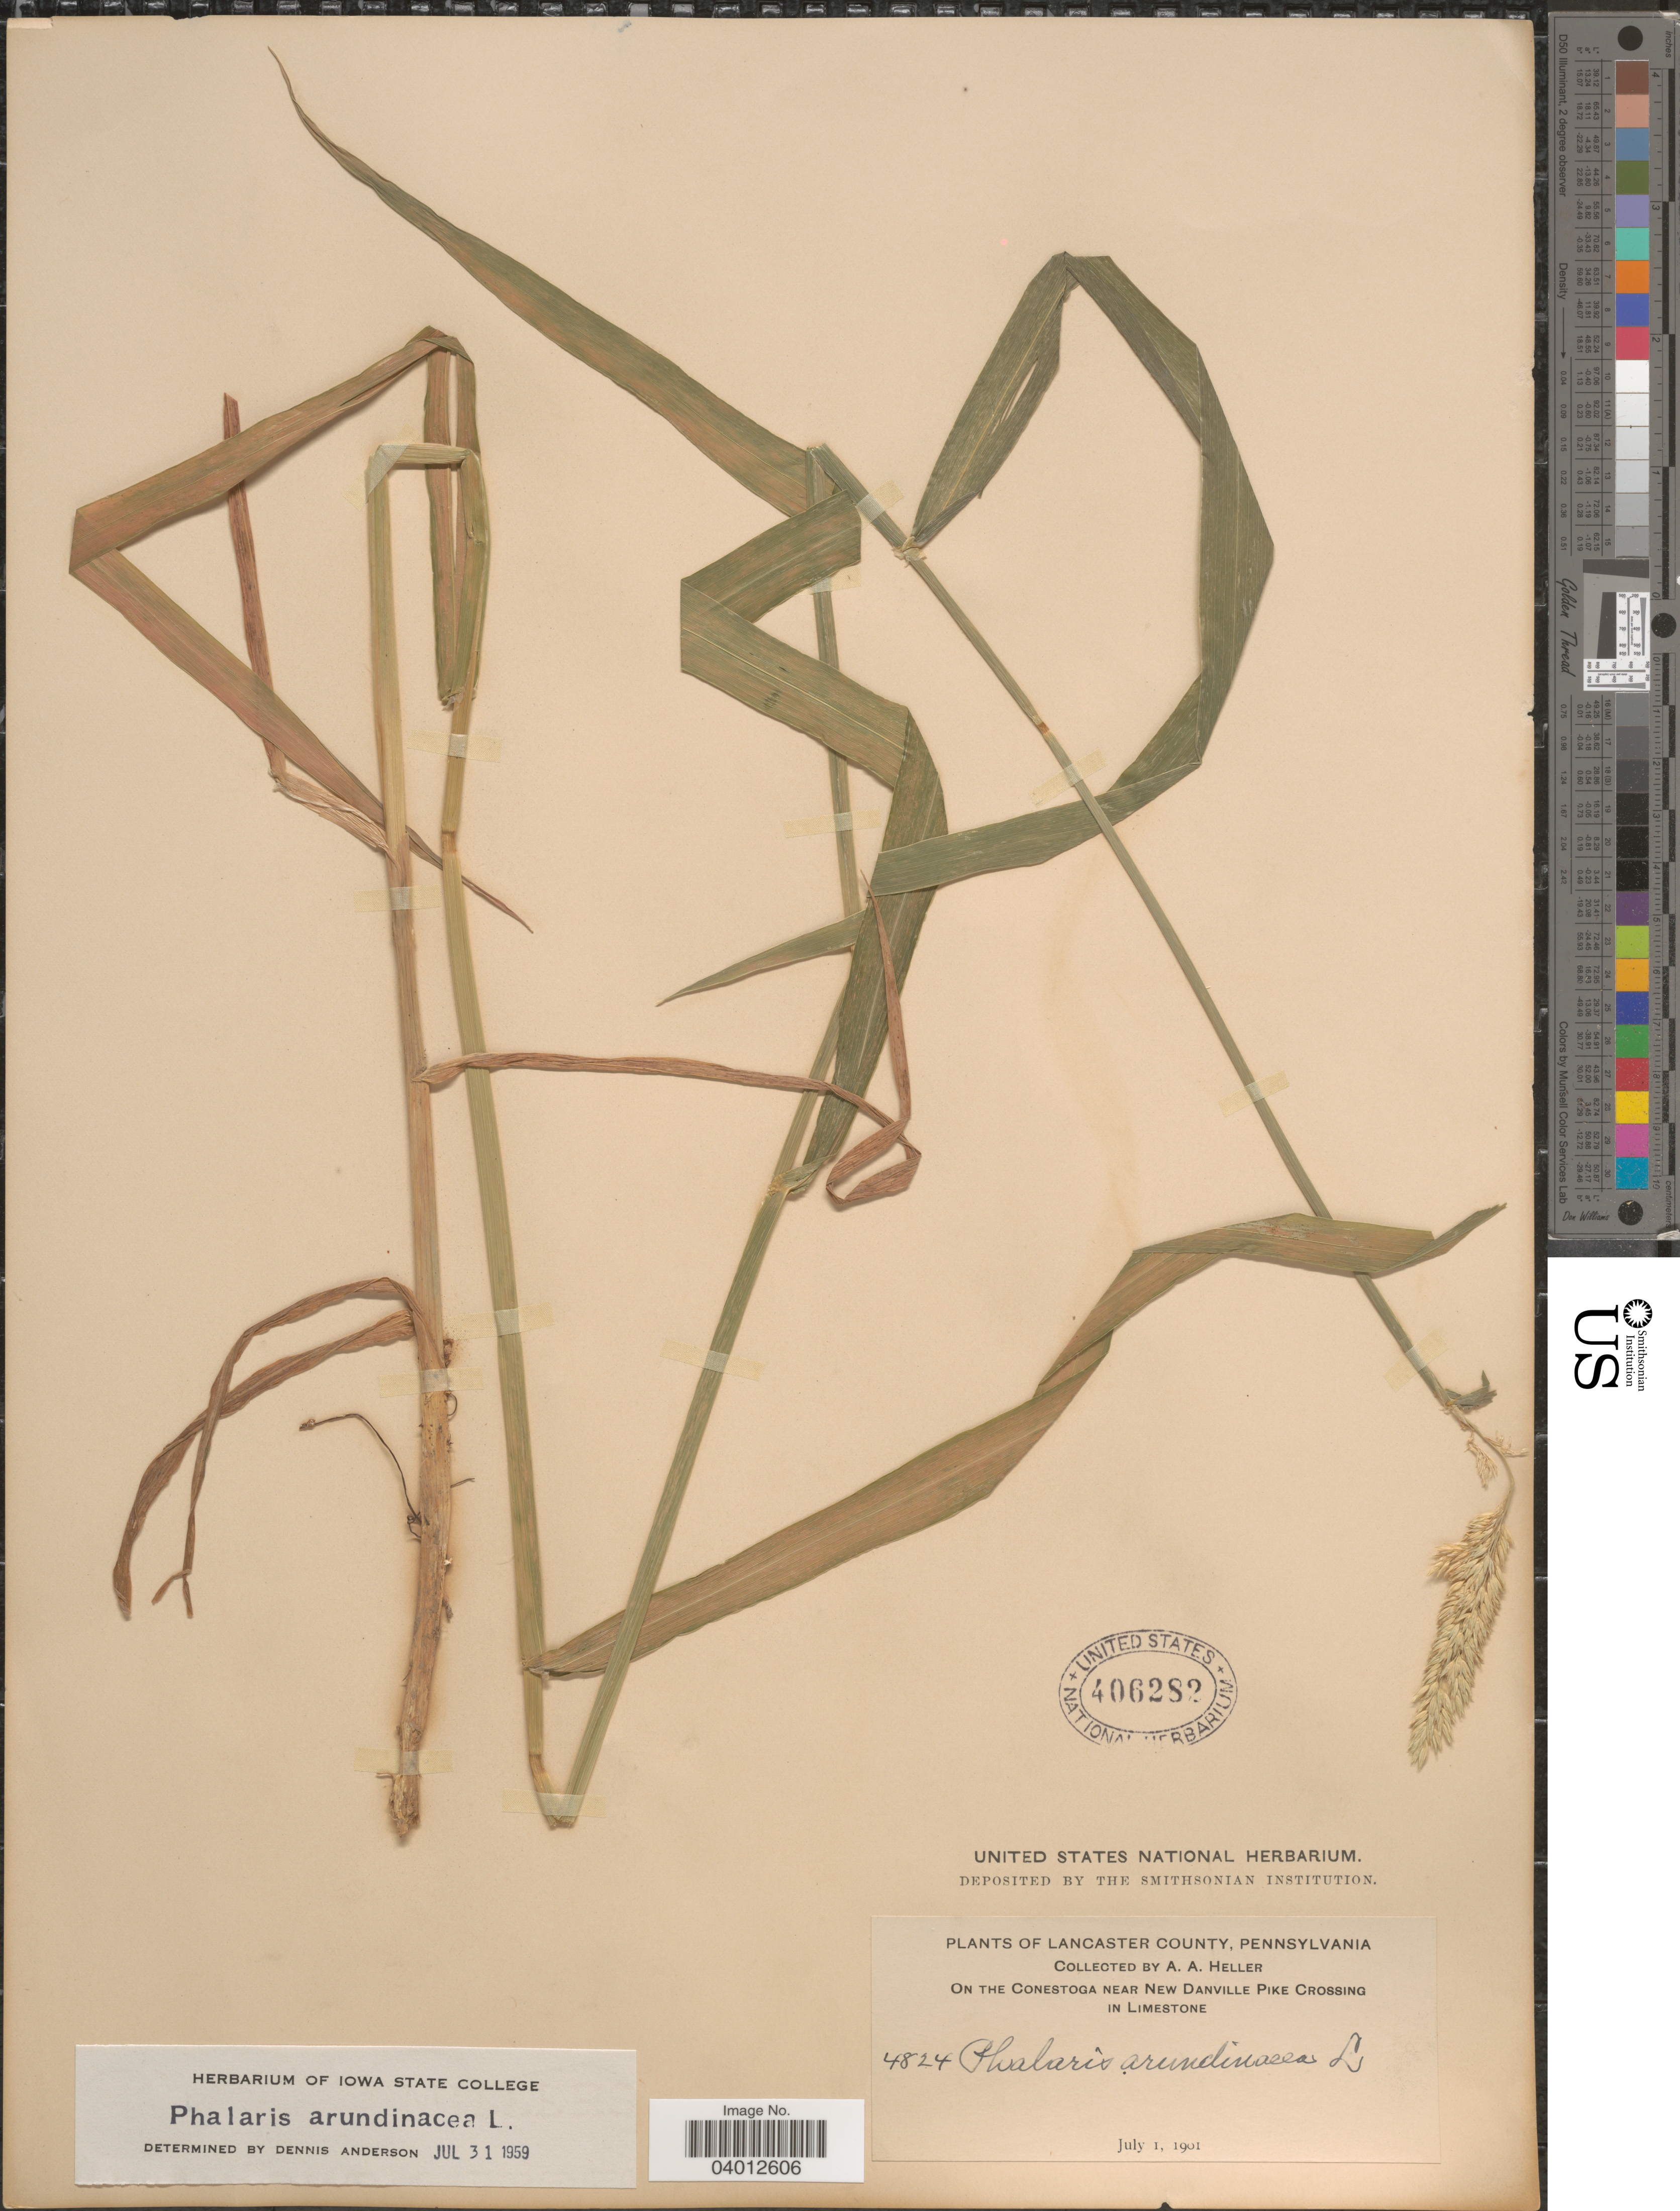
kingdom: Plantae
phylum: Tracheophyta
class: Liliopsida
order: Poales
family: Poaceae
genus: Phalaris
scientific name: Phalaris arundinacea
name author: L.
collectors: A. A. Heller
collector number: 4824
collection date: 1901-07-01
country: United States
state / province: Pennsylvania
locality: Lancaster County. On the Conestoga near New Danville Pike Crossing in Limestone.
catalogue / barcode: US 406282